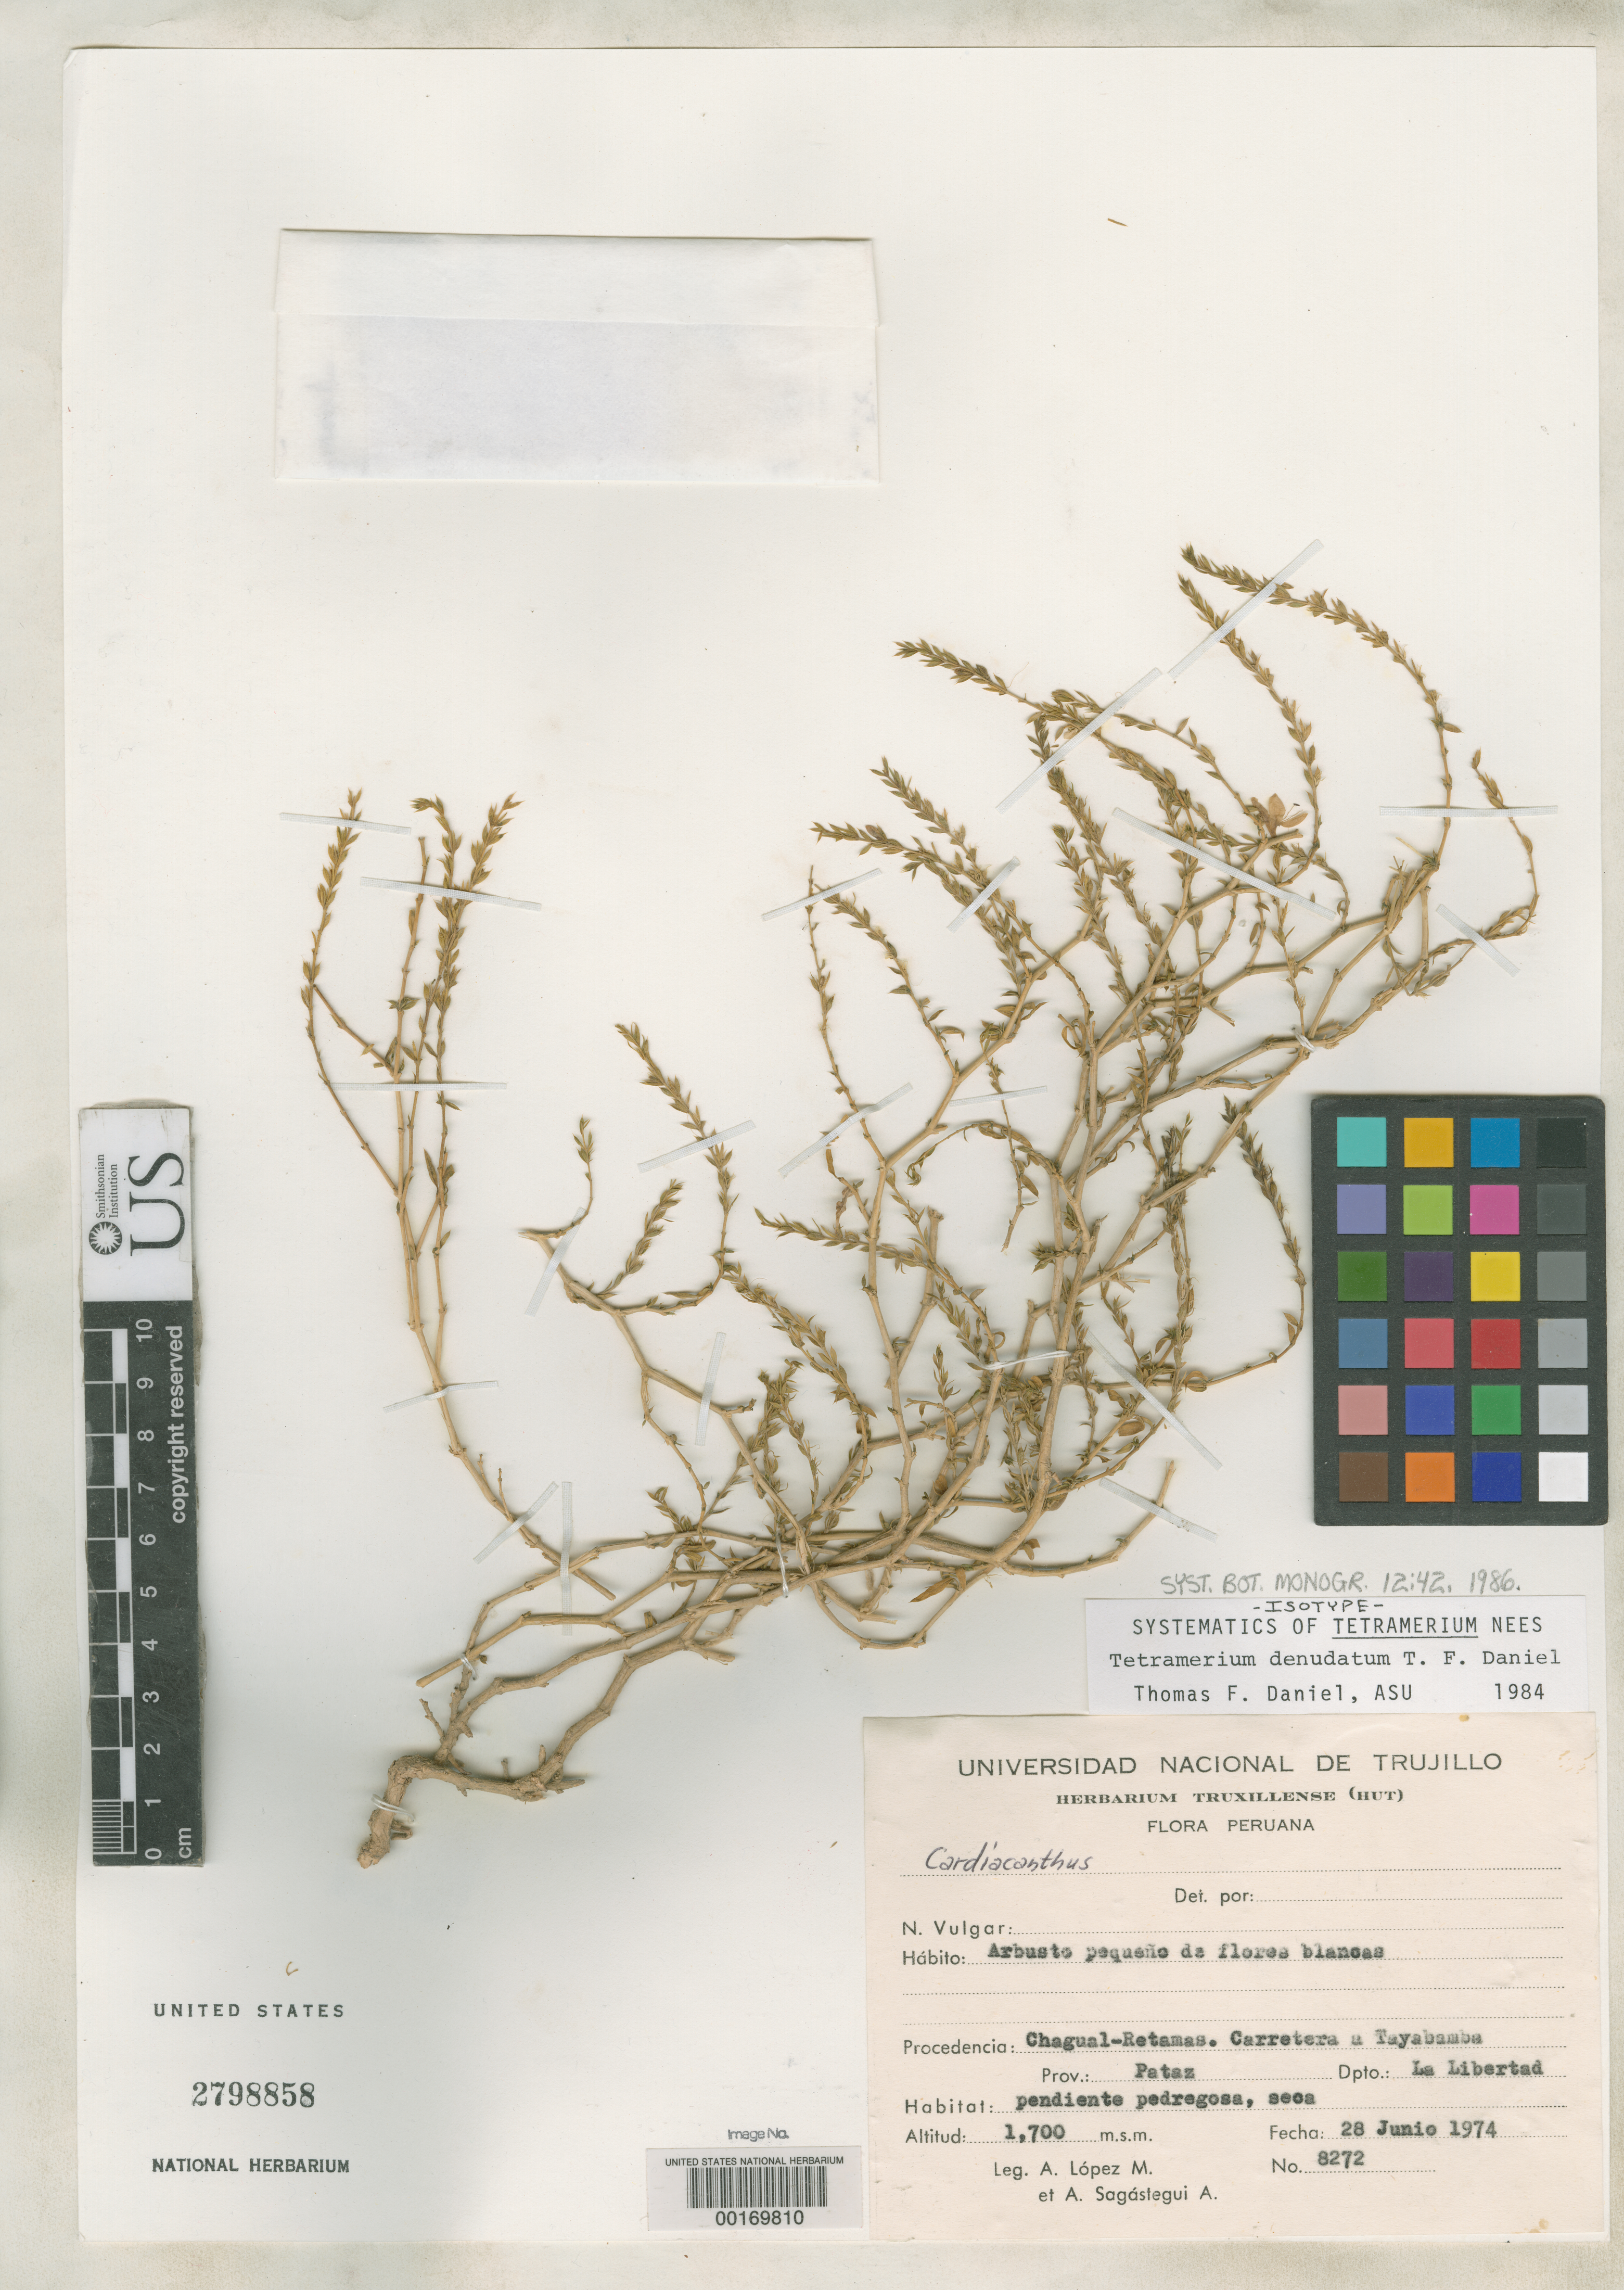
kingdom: Plantae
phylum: Tracheophyta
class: Magnoliopsida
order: Lamiales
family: Acanthaceae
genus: Tetramerium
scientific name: Tetramerium denudatum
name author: T.F. Daniel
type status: Isotype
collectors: A. López M. & A. Sagástegui A.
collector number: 8272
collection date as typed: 28 Jun 1974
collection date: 1974-06-28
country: Peru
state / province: La Libertad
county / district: Pataz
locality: Chagual-retamas, highway to Tayabamba.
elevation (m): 1700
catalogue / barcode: US 2798858